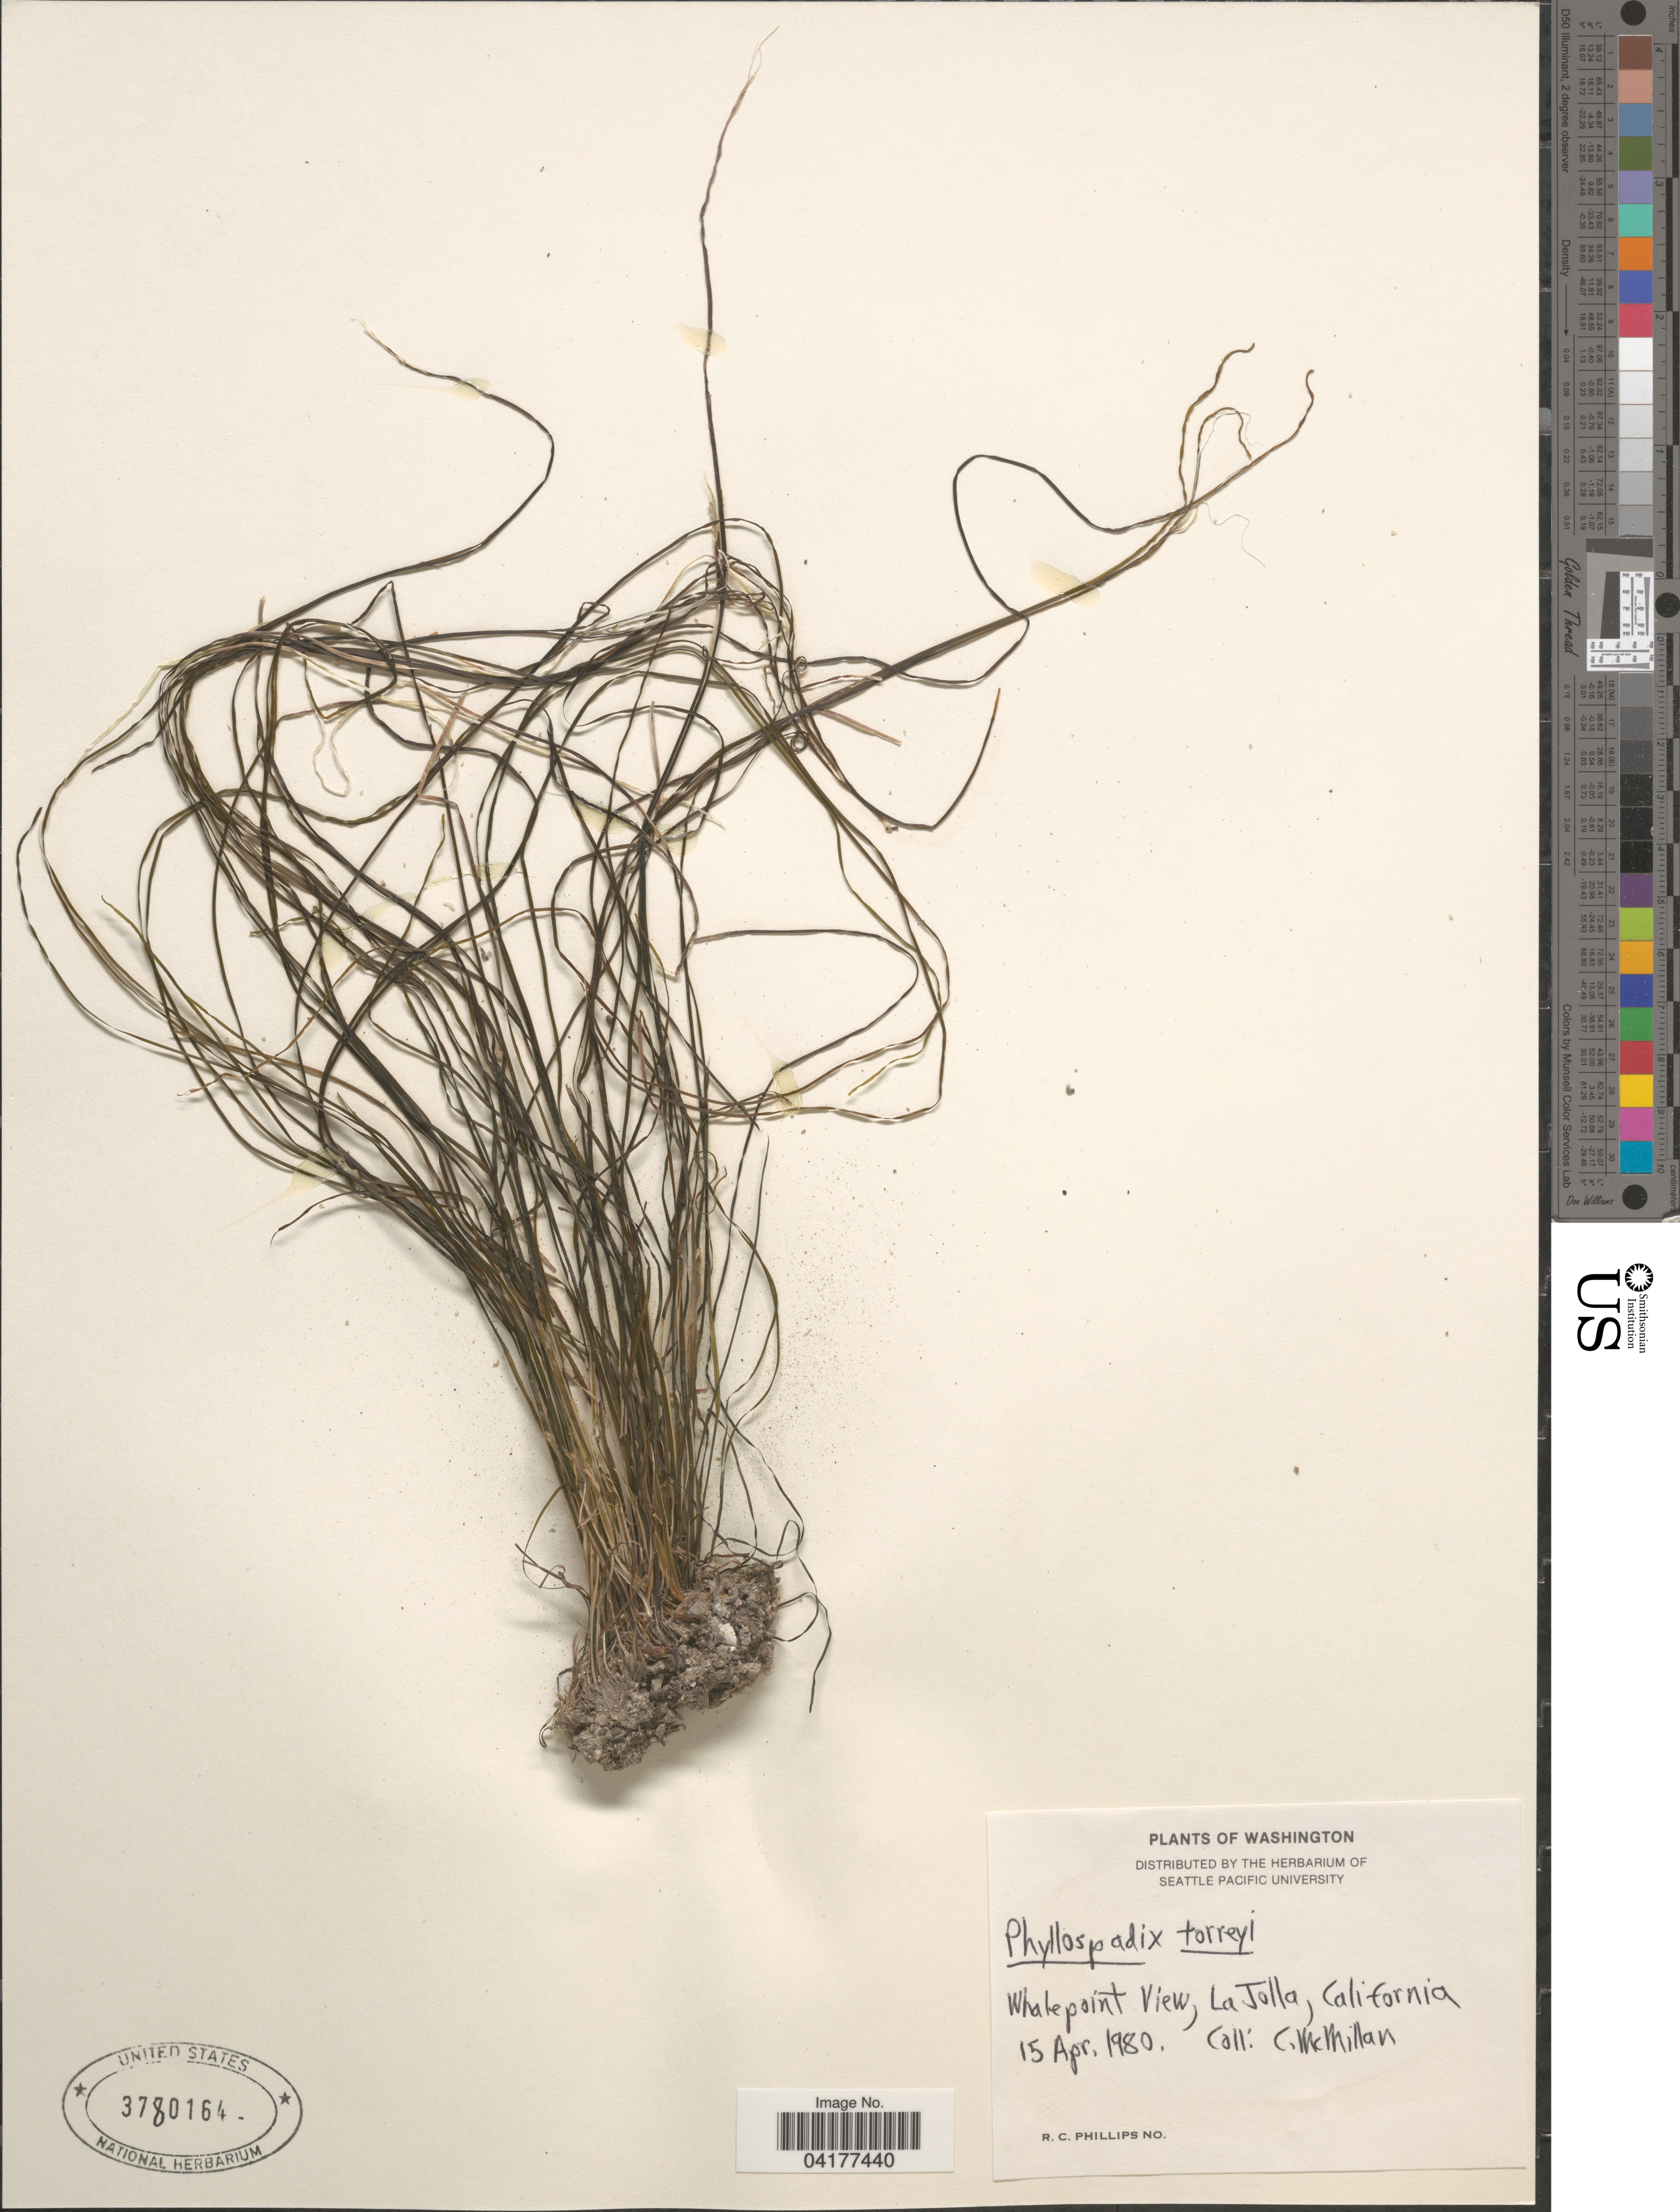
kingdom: Plantae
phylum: Tracheophyta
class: Liliopsida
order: Alismatales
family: Zosteraceae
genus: Phyllospadix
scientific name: Phyllospadix torreyi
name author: S. Watson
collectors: C. McMillan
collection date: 1980-04-15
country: United States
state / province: California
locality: Whalepoint View, La Jolla.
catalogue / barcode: US 3780164